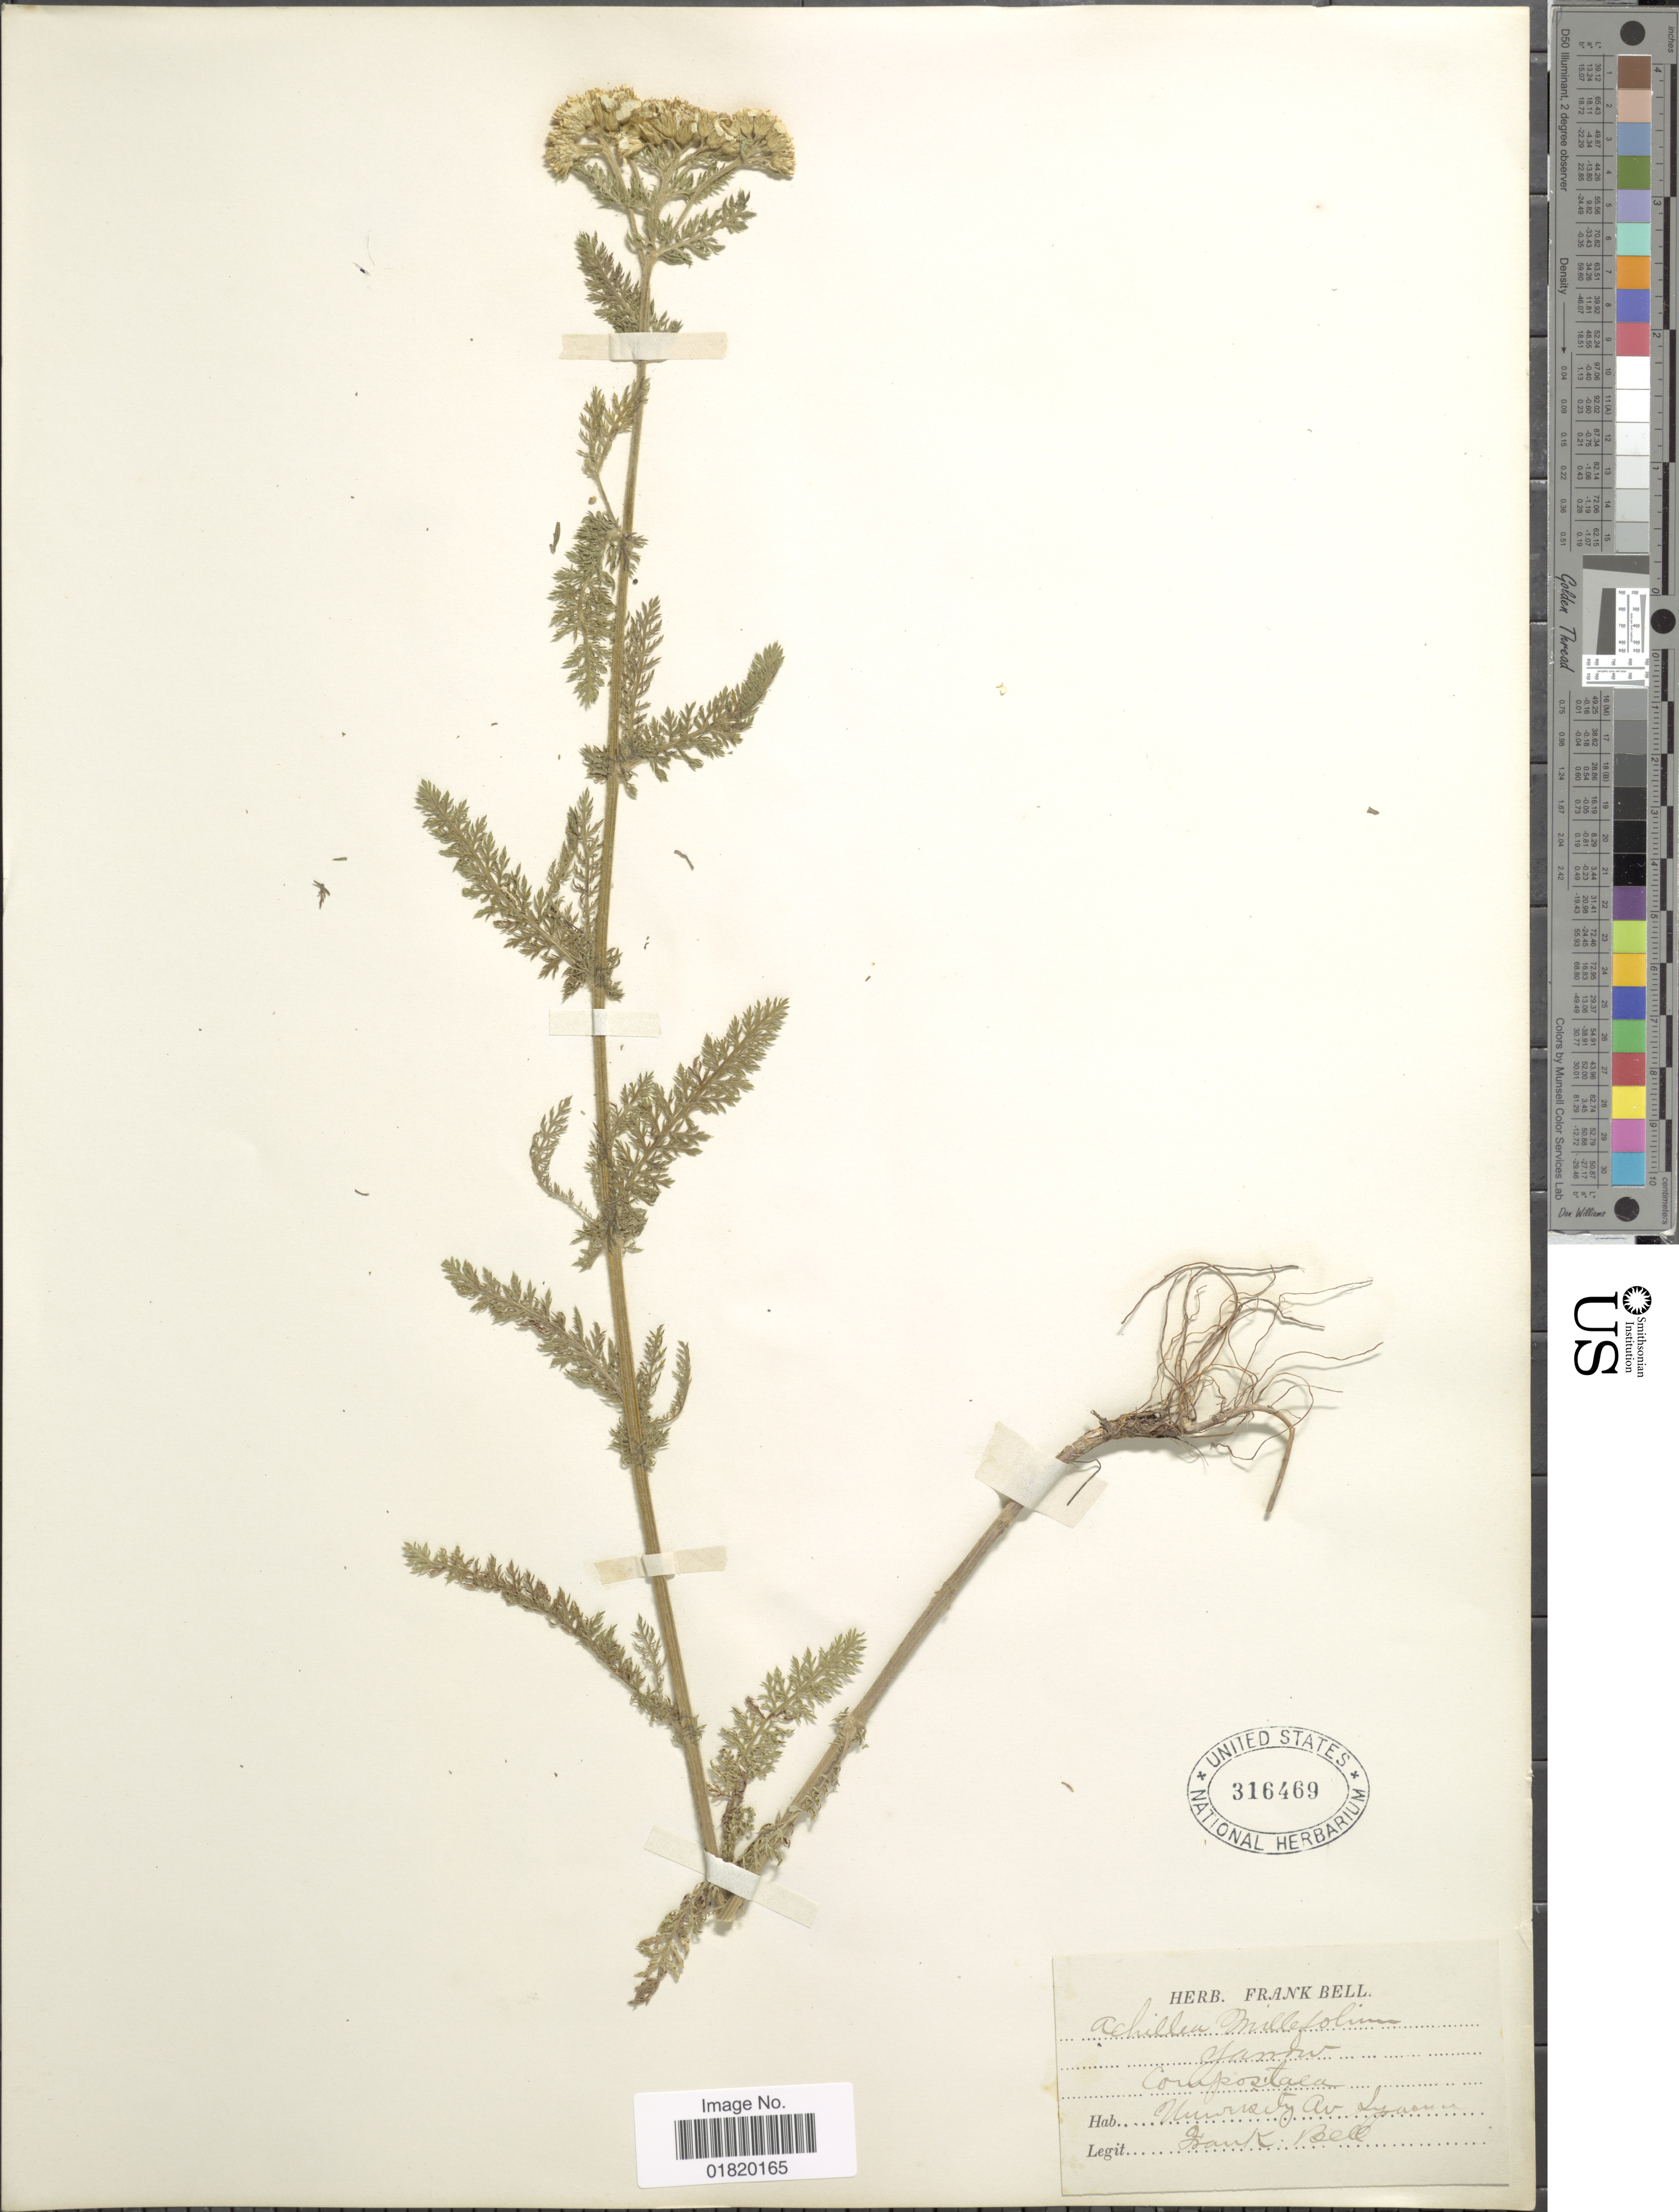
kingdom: Plantae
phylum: Tracheophyta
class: Magnoliopsida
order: Asterales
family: Asteraceae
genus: Achillea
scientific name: Achillea millefolium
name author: L.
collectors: F. Bell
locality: University Av Lyacun [interpreted]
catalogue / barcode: US 316469